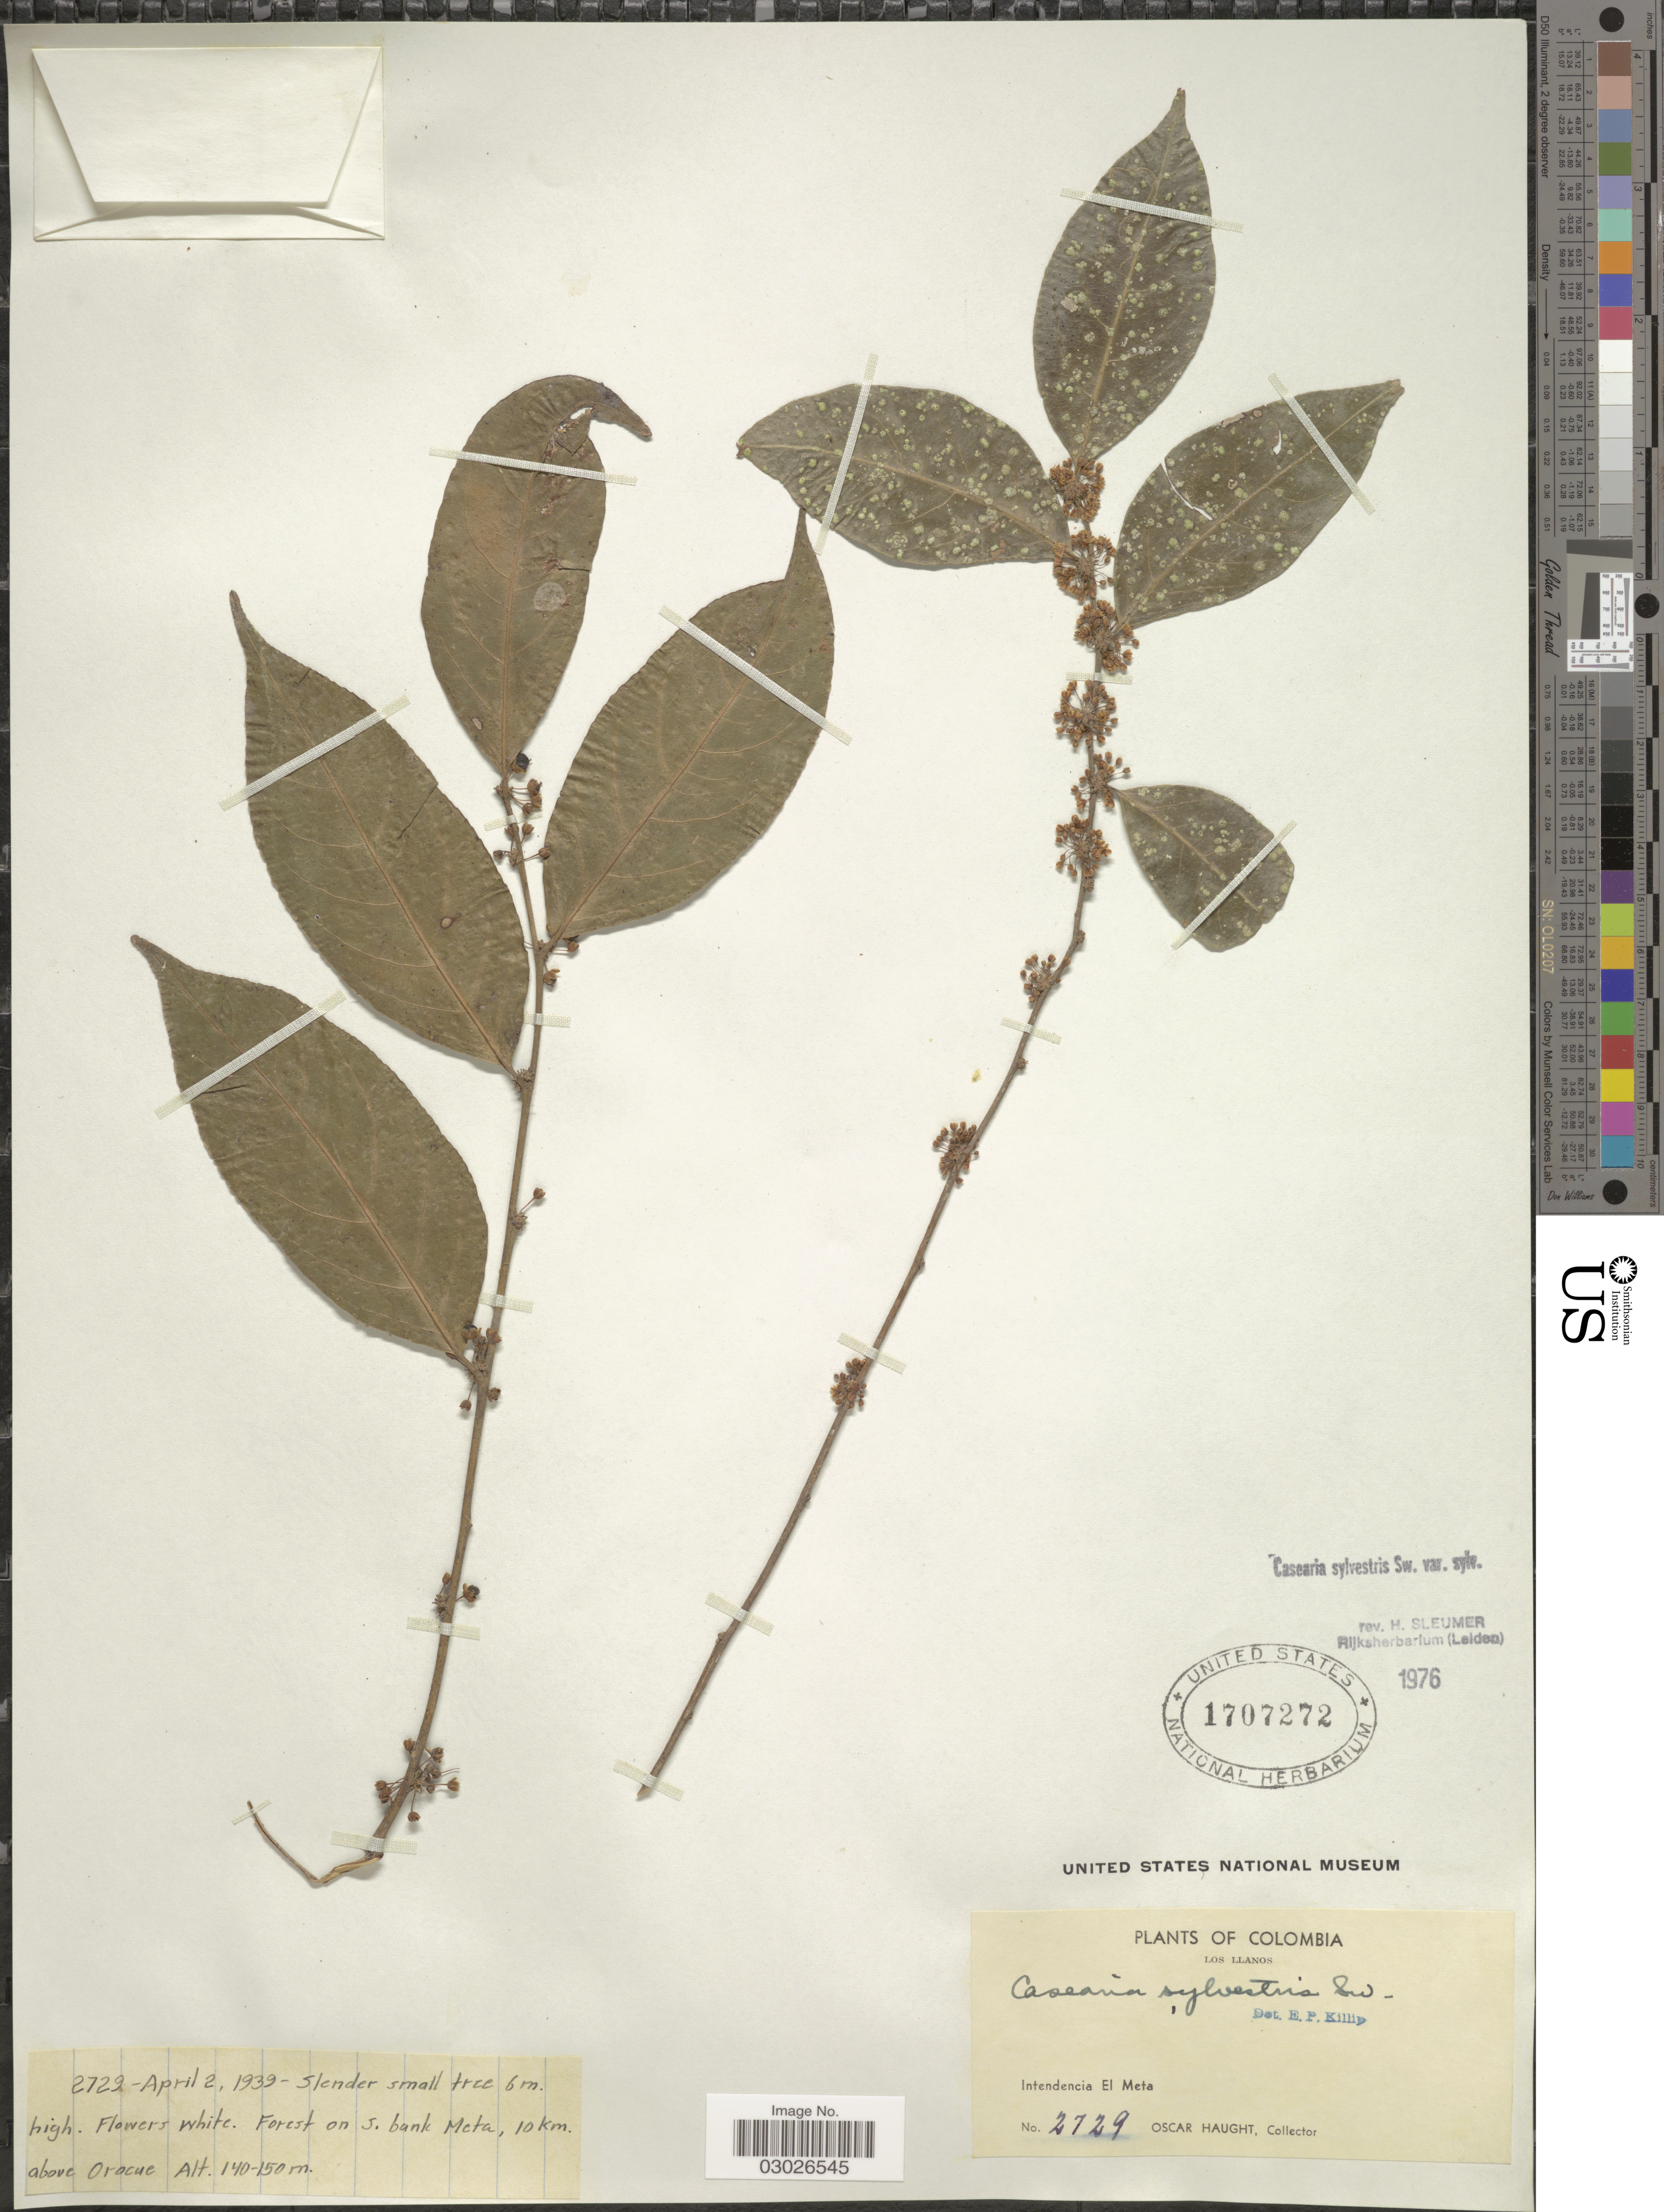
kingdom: Plantae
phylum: Tracheophyta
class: Magnoliopsida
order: Malpighiales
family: Salicaceae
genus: Casearia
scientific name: Casearia sylvestris var. sylvestris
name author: Sw.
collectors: O. Haught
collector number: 2729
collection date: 1939-04-02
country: Colombia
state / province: Meta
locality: Los Llanos, Intendencia El Meta, Forest on S. bank Meta, 10 Km. above Orocue.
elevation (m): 140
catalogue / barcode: US 1707272